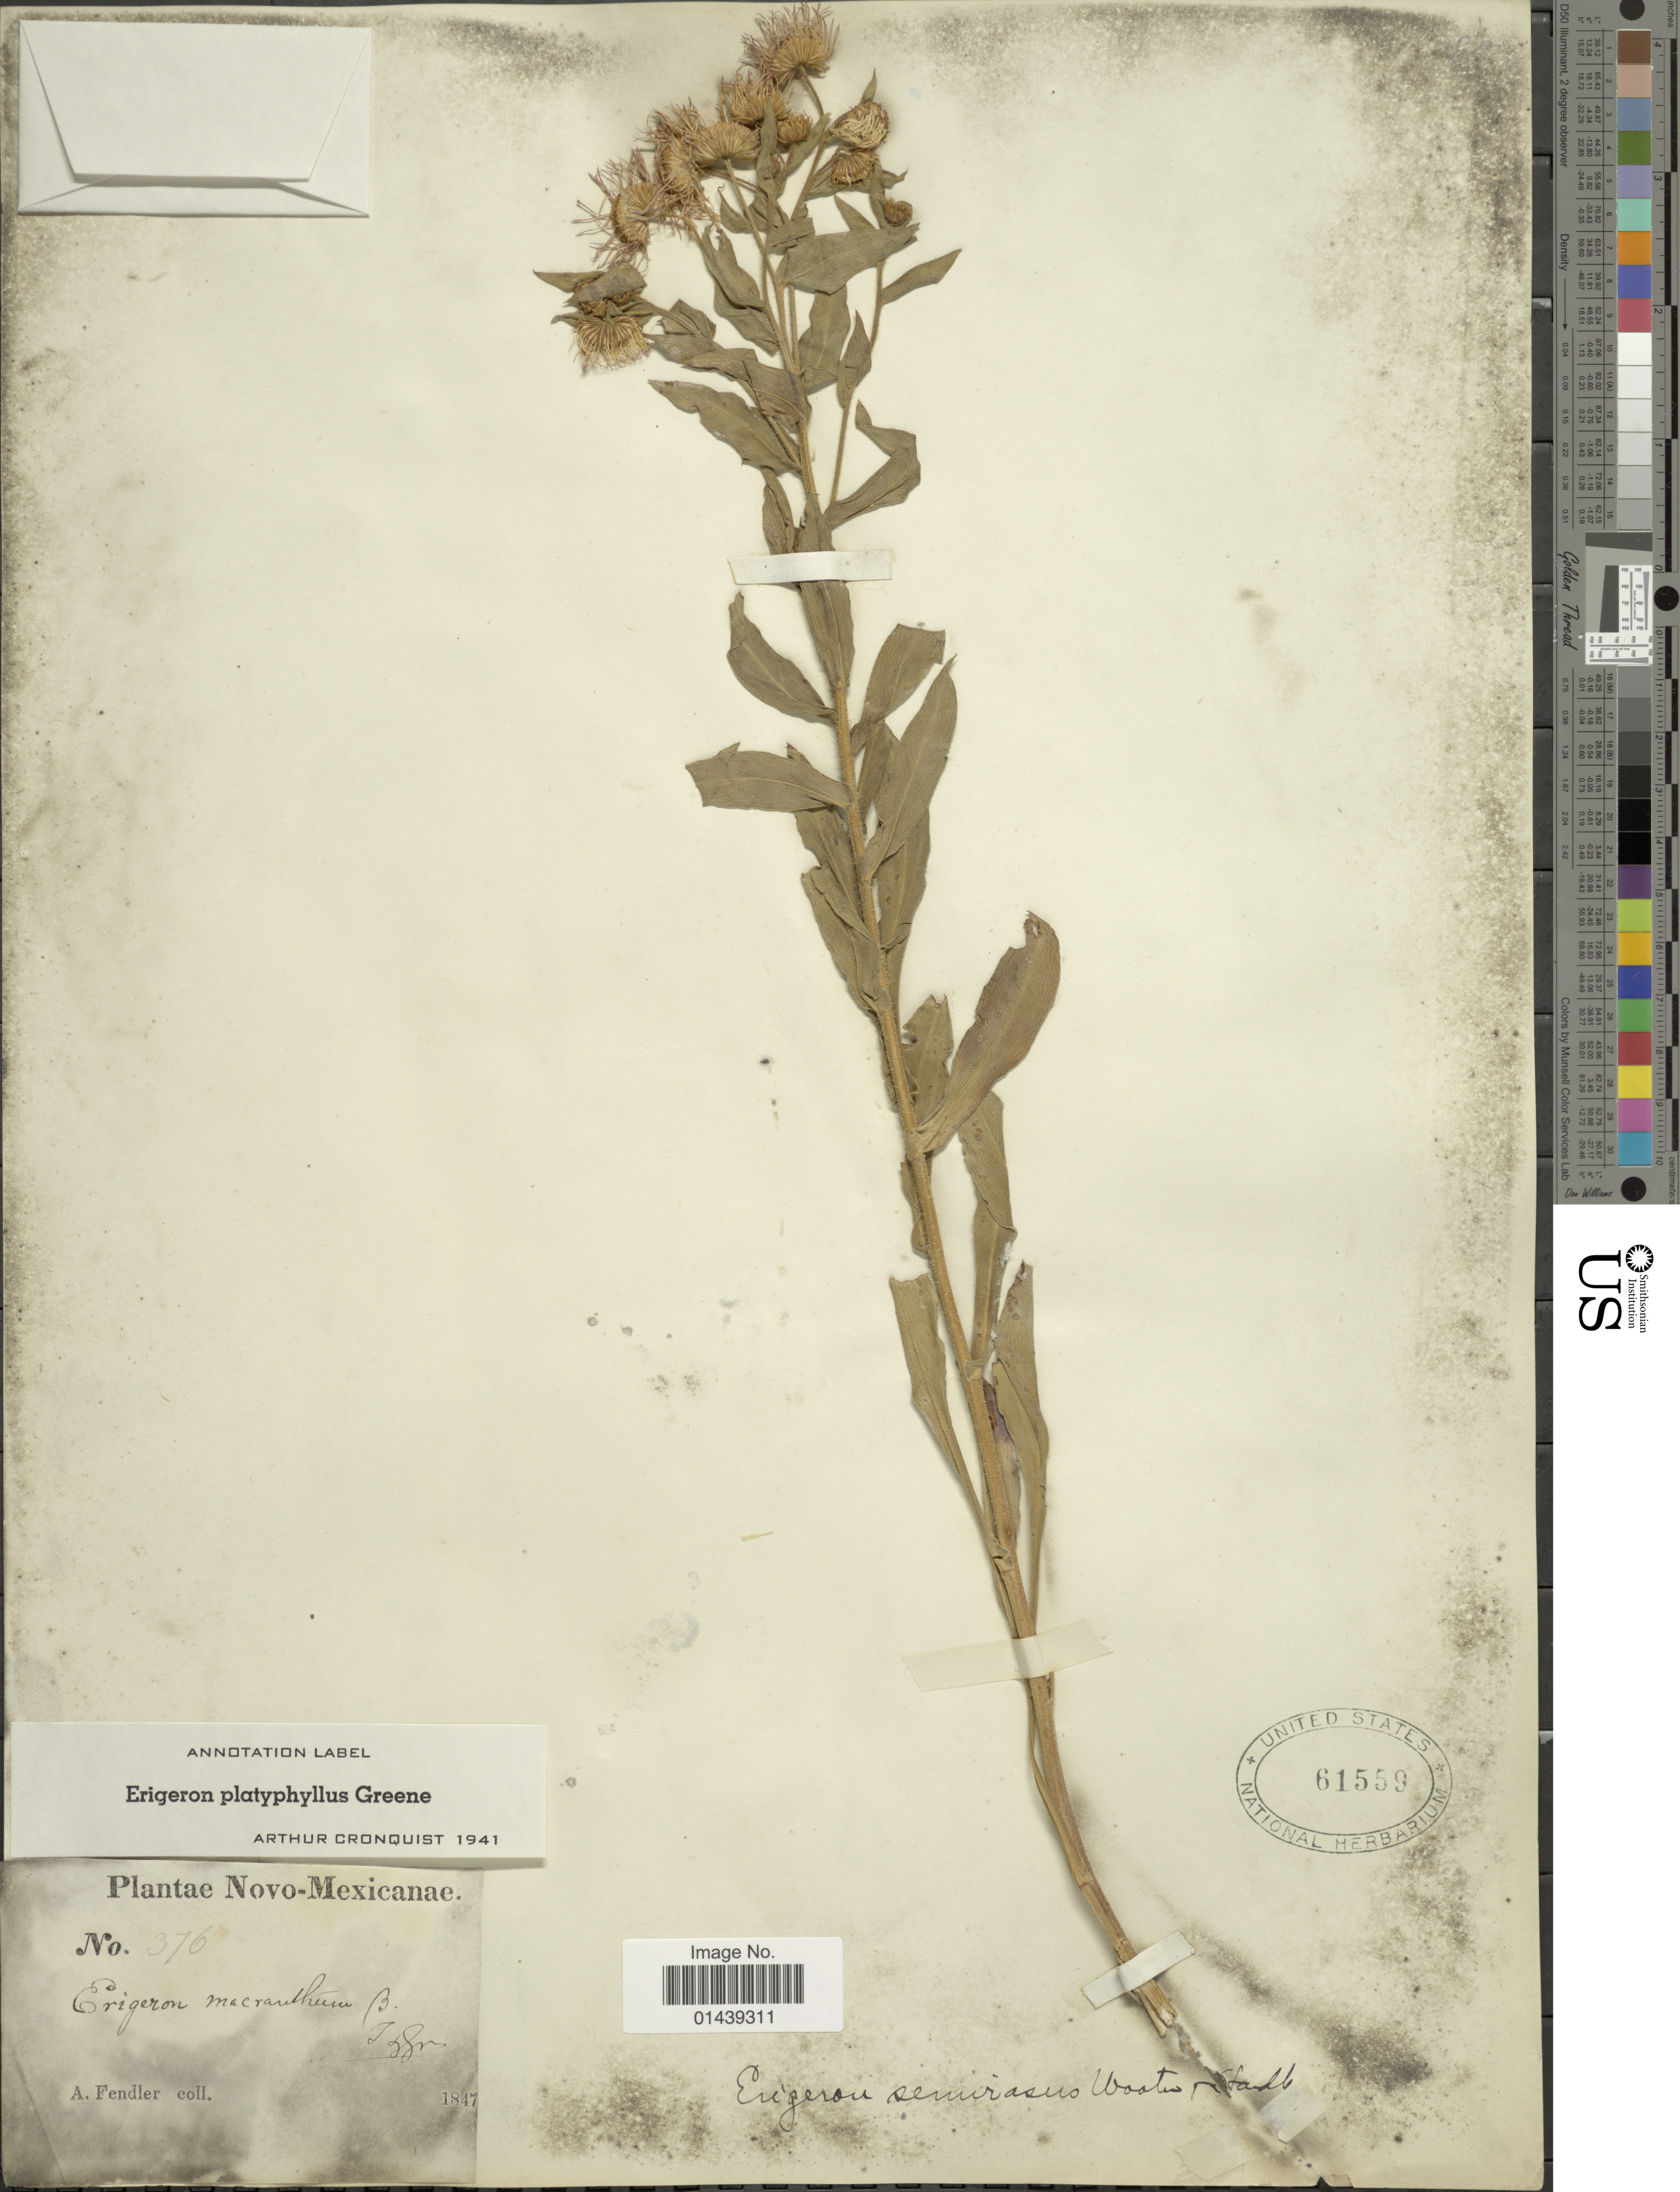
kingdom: Plantae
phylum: Tracheophyta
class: Magnoliopsida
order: Asterales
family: Asteraceae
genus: Erigeron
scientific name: Erigeron platyphyllus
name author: Greene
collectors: A. Fendler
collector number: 376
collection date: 1847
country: United States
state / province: New Mexico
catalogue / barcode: US 61559